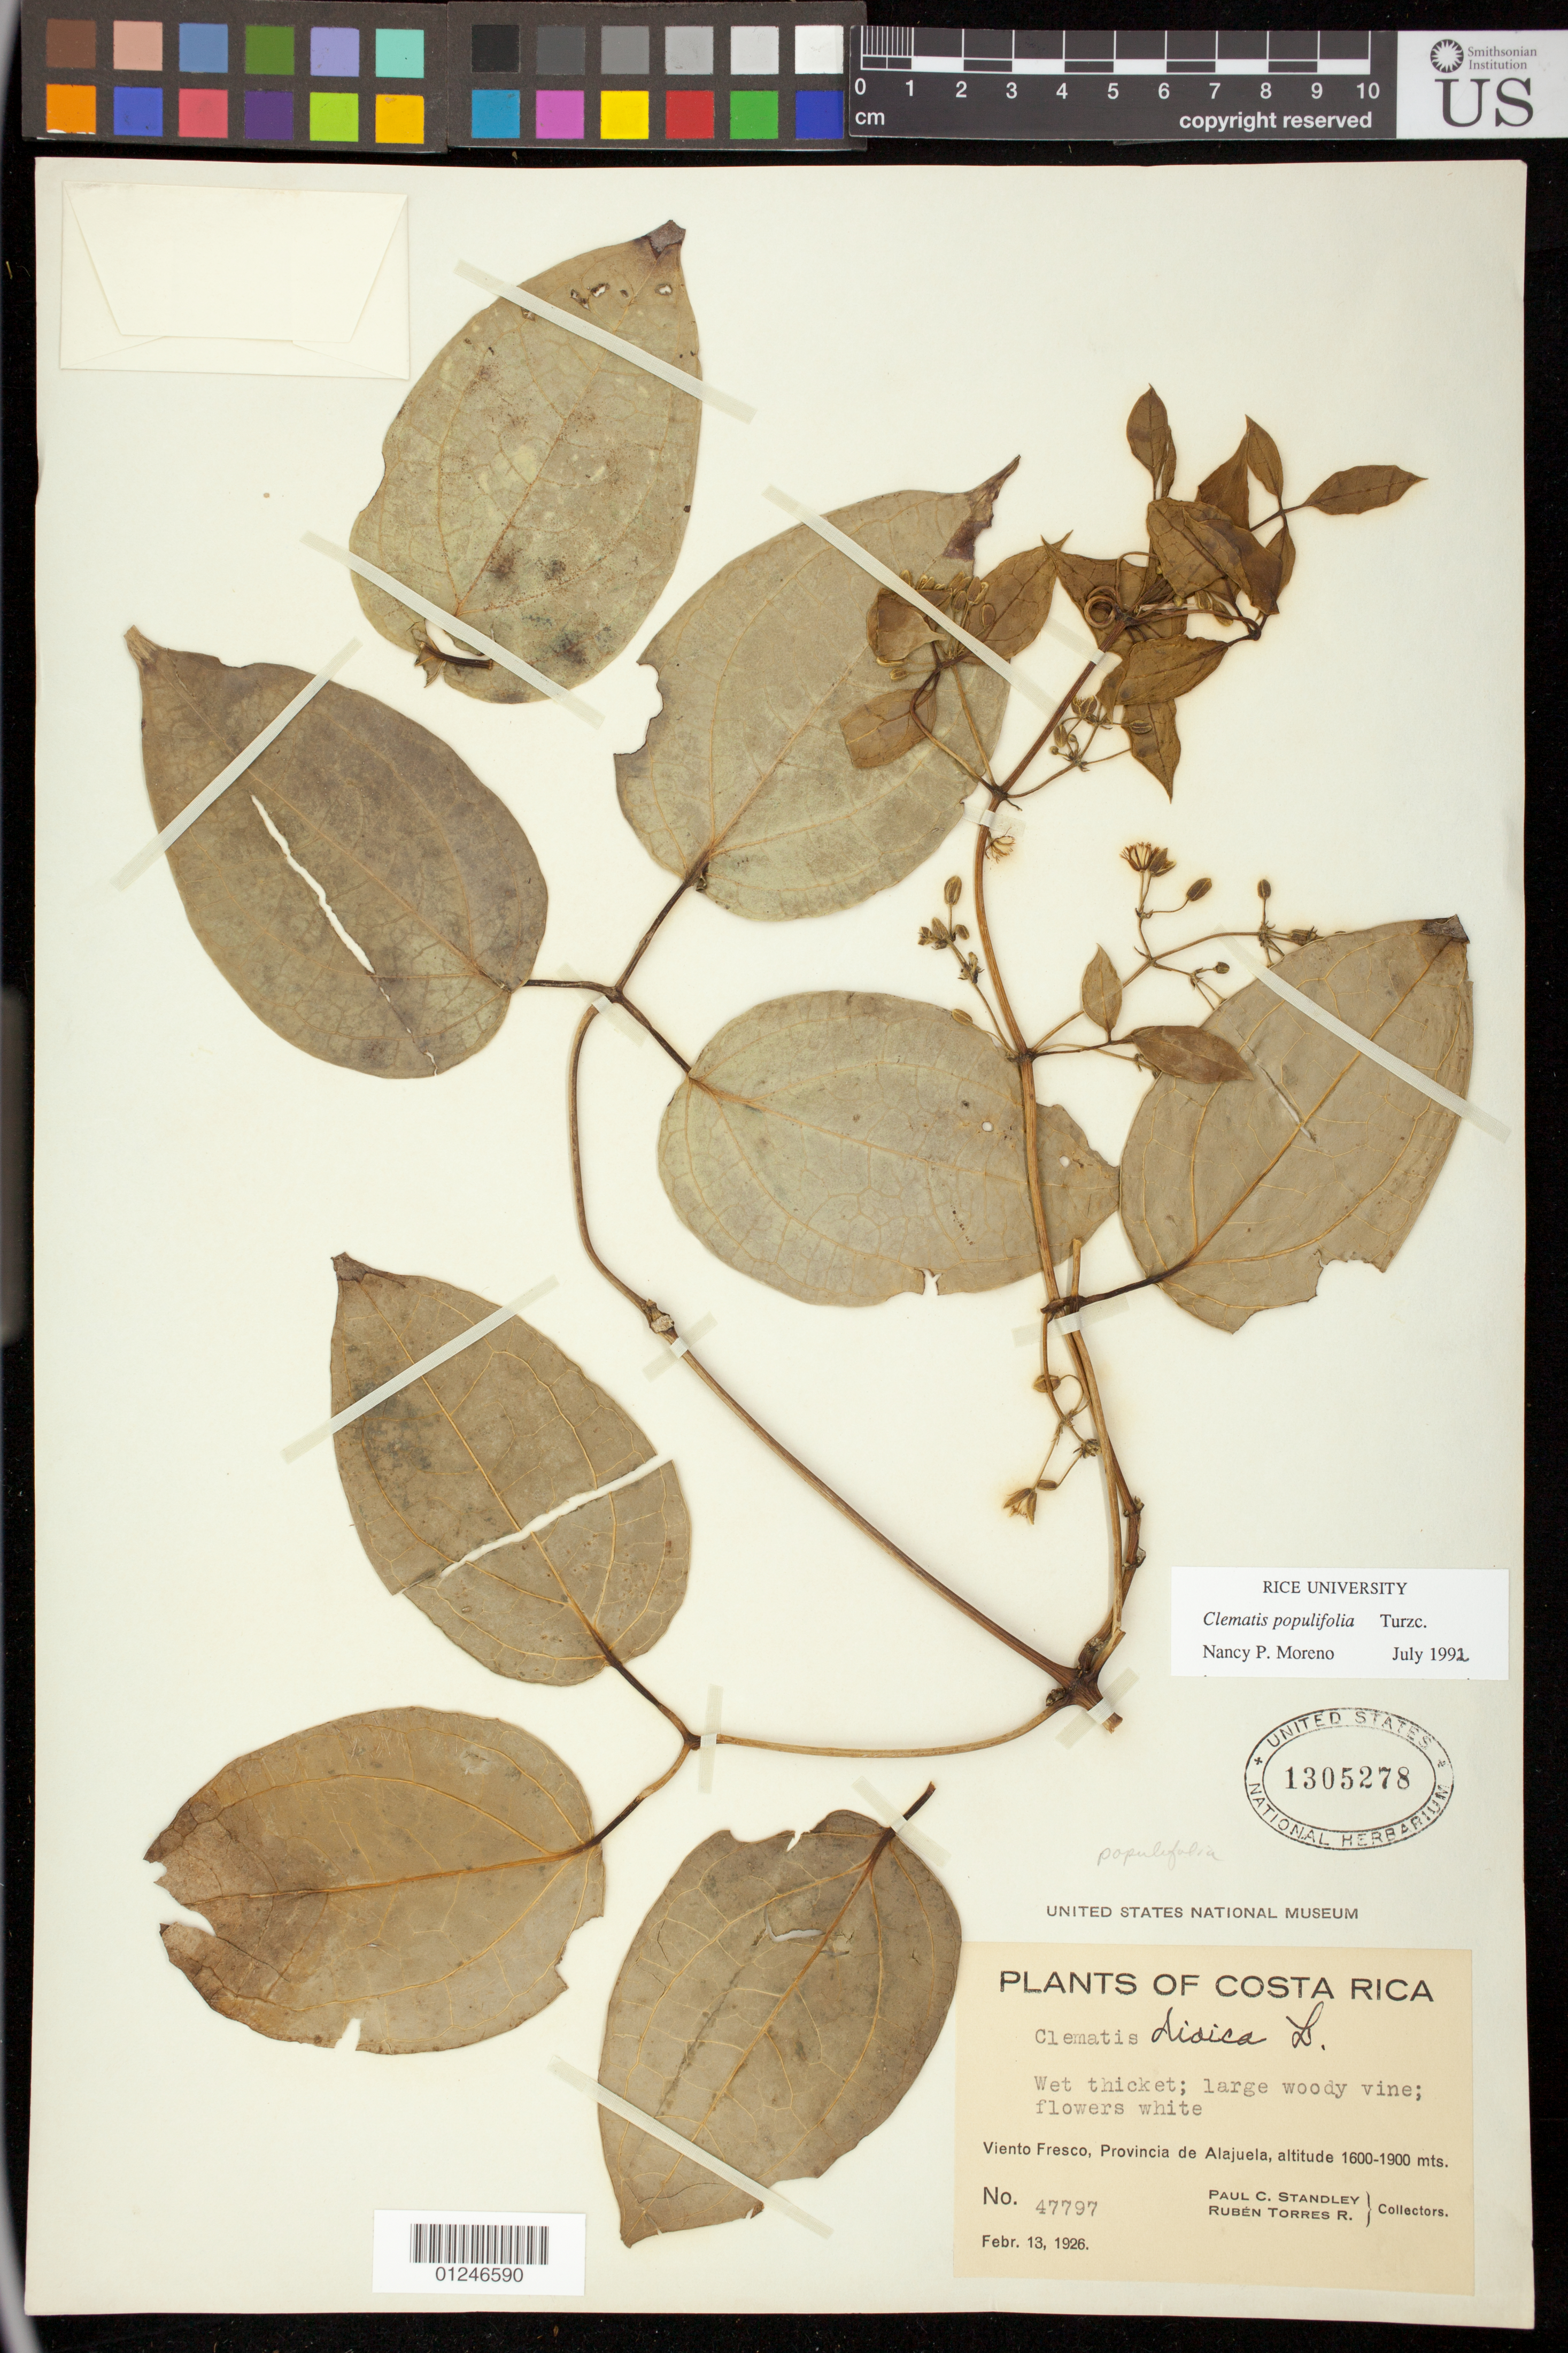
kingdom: Plantae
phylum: Tracheophyta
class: Magnoliopsida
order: Ranunculales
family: Ranunculaceae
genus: Clematis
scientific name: Clematis populifolia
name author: Turcz.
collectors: P. C. Standley & J. Valerio R.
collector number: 47797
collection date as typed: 13 Feb 1926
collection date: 1926-02-13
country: Costa Rica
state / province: Alajuela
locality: Viento Fresco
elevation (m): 1600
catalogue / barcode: US 1305278